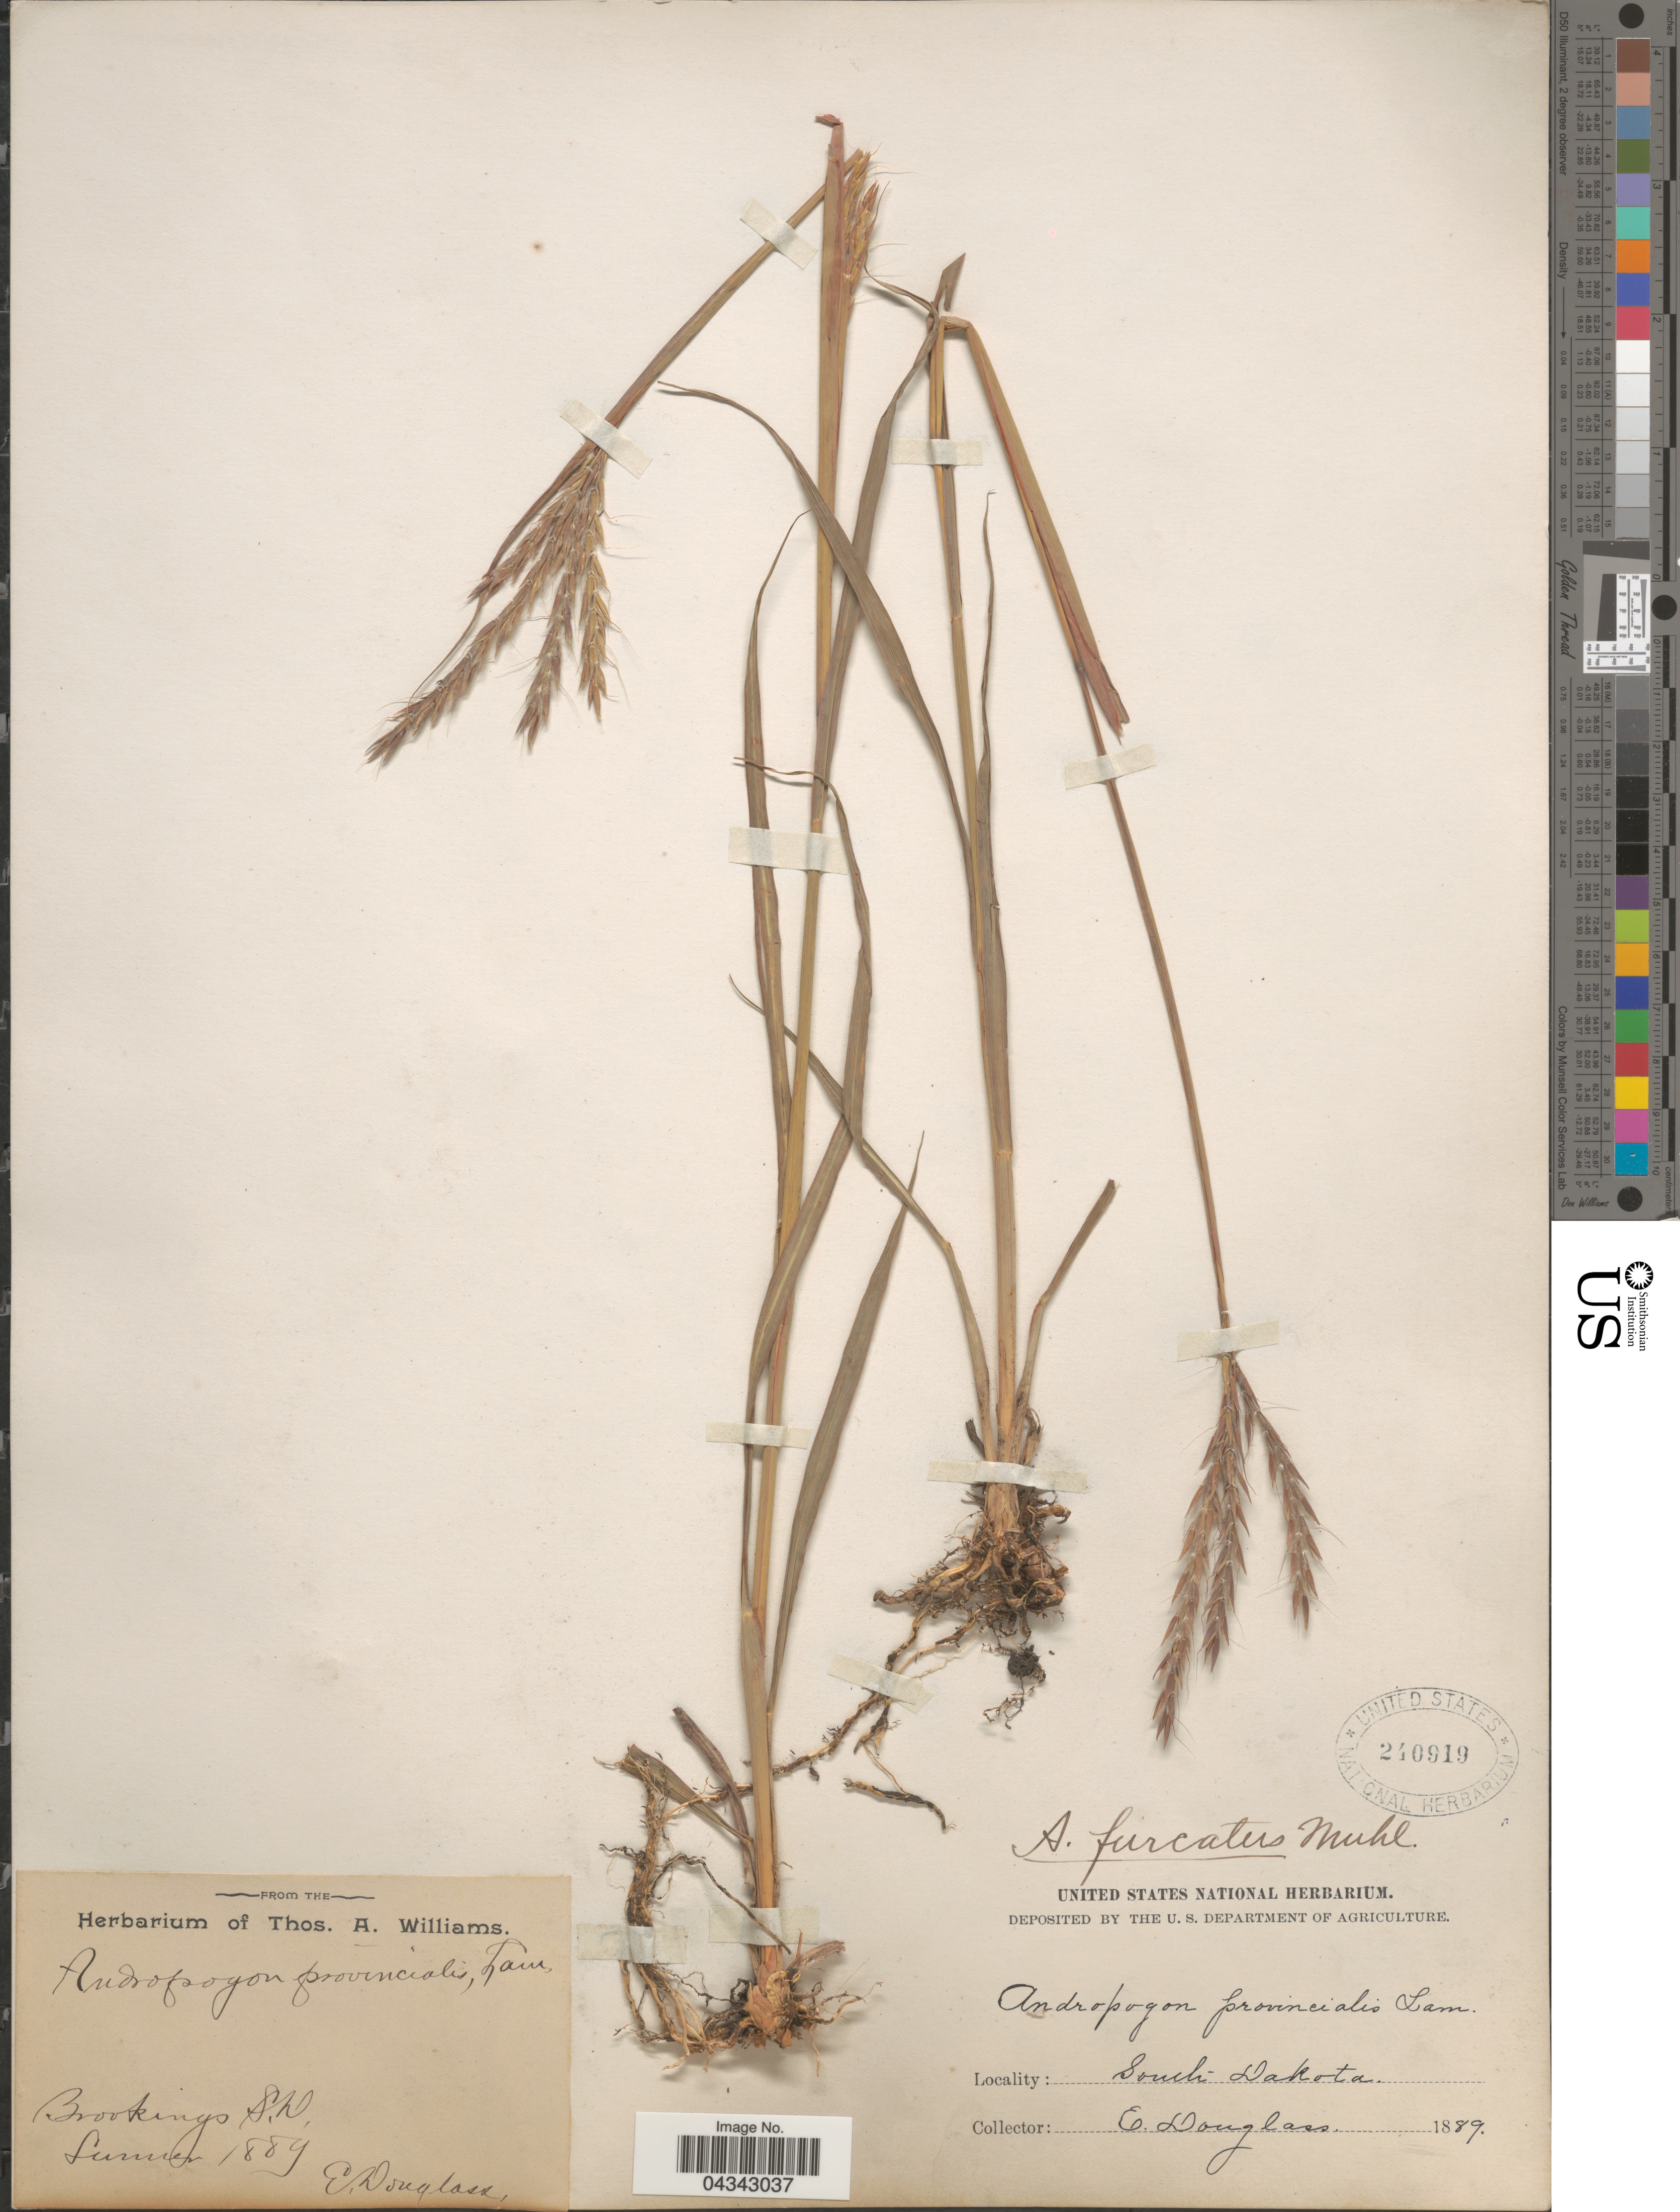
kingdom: Plantae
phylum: Tracheophyta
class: Liliopsida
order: Poales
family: Poaceae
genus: Andropogon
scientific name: Andropogon gerardii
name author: Vitman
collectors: E. Douglass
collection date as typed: Summer 1889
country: United States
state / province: South Dakota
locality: Brookings.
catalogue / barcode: US 240919